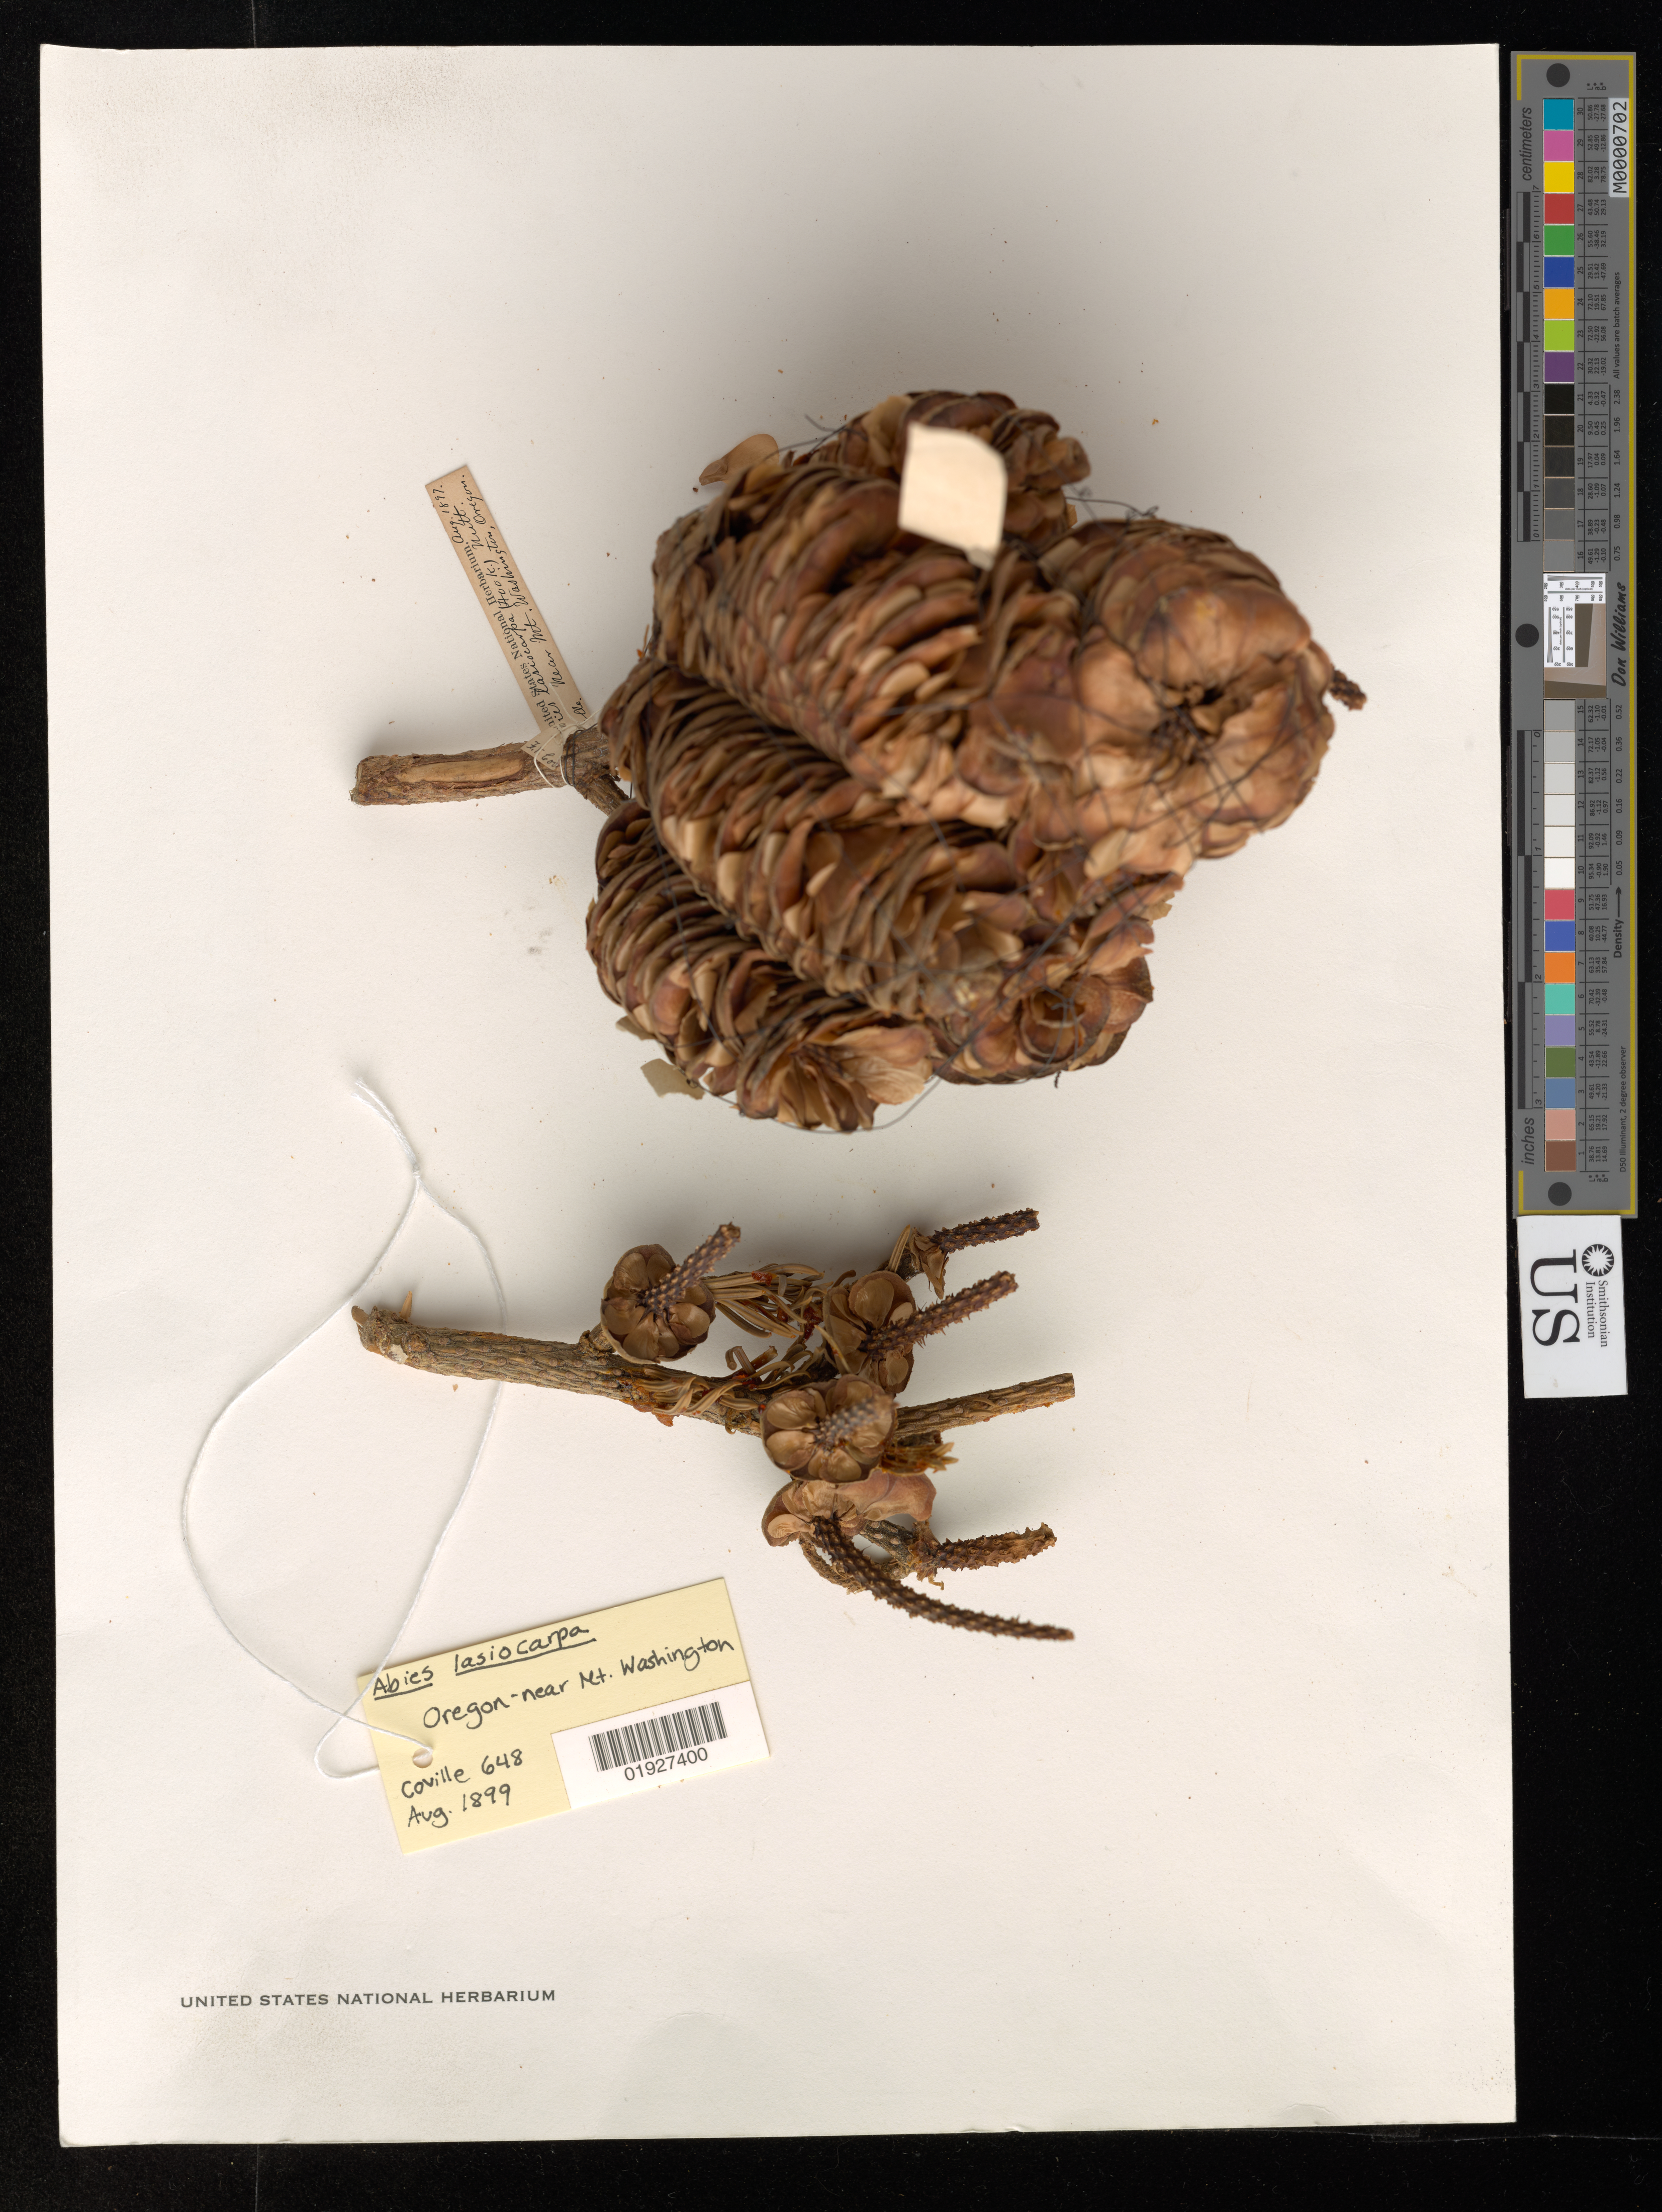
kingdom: Plantae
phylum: Tracheophyta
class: Pinopsida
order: Pinales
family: Pinaceae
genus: Abies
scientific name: Abies lasiocarpa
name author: (Hook.) Nutt.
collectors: F. V. Coville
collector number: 648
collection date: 1899-08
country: United States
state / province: Oregon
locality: near Mt. Washington